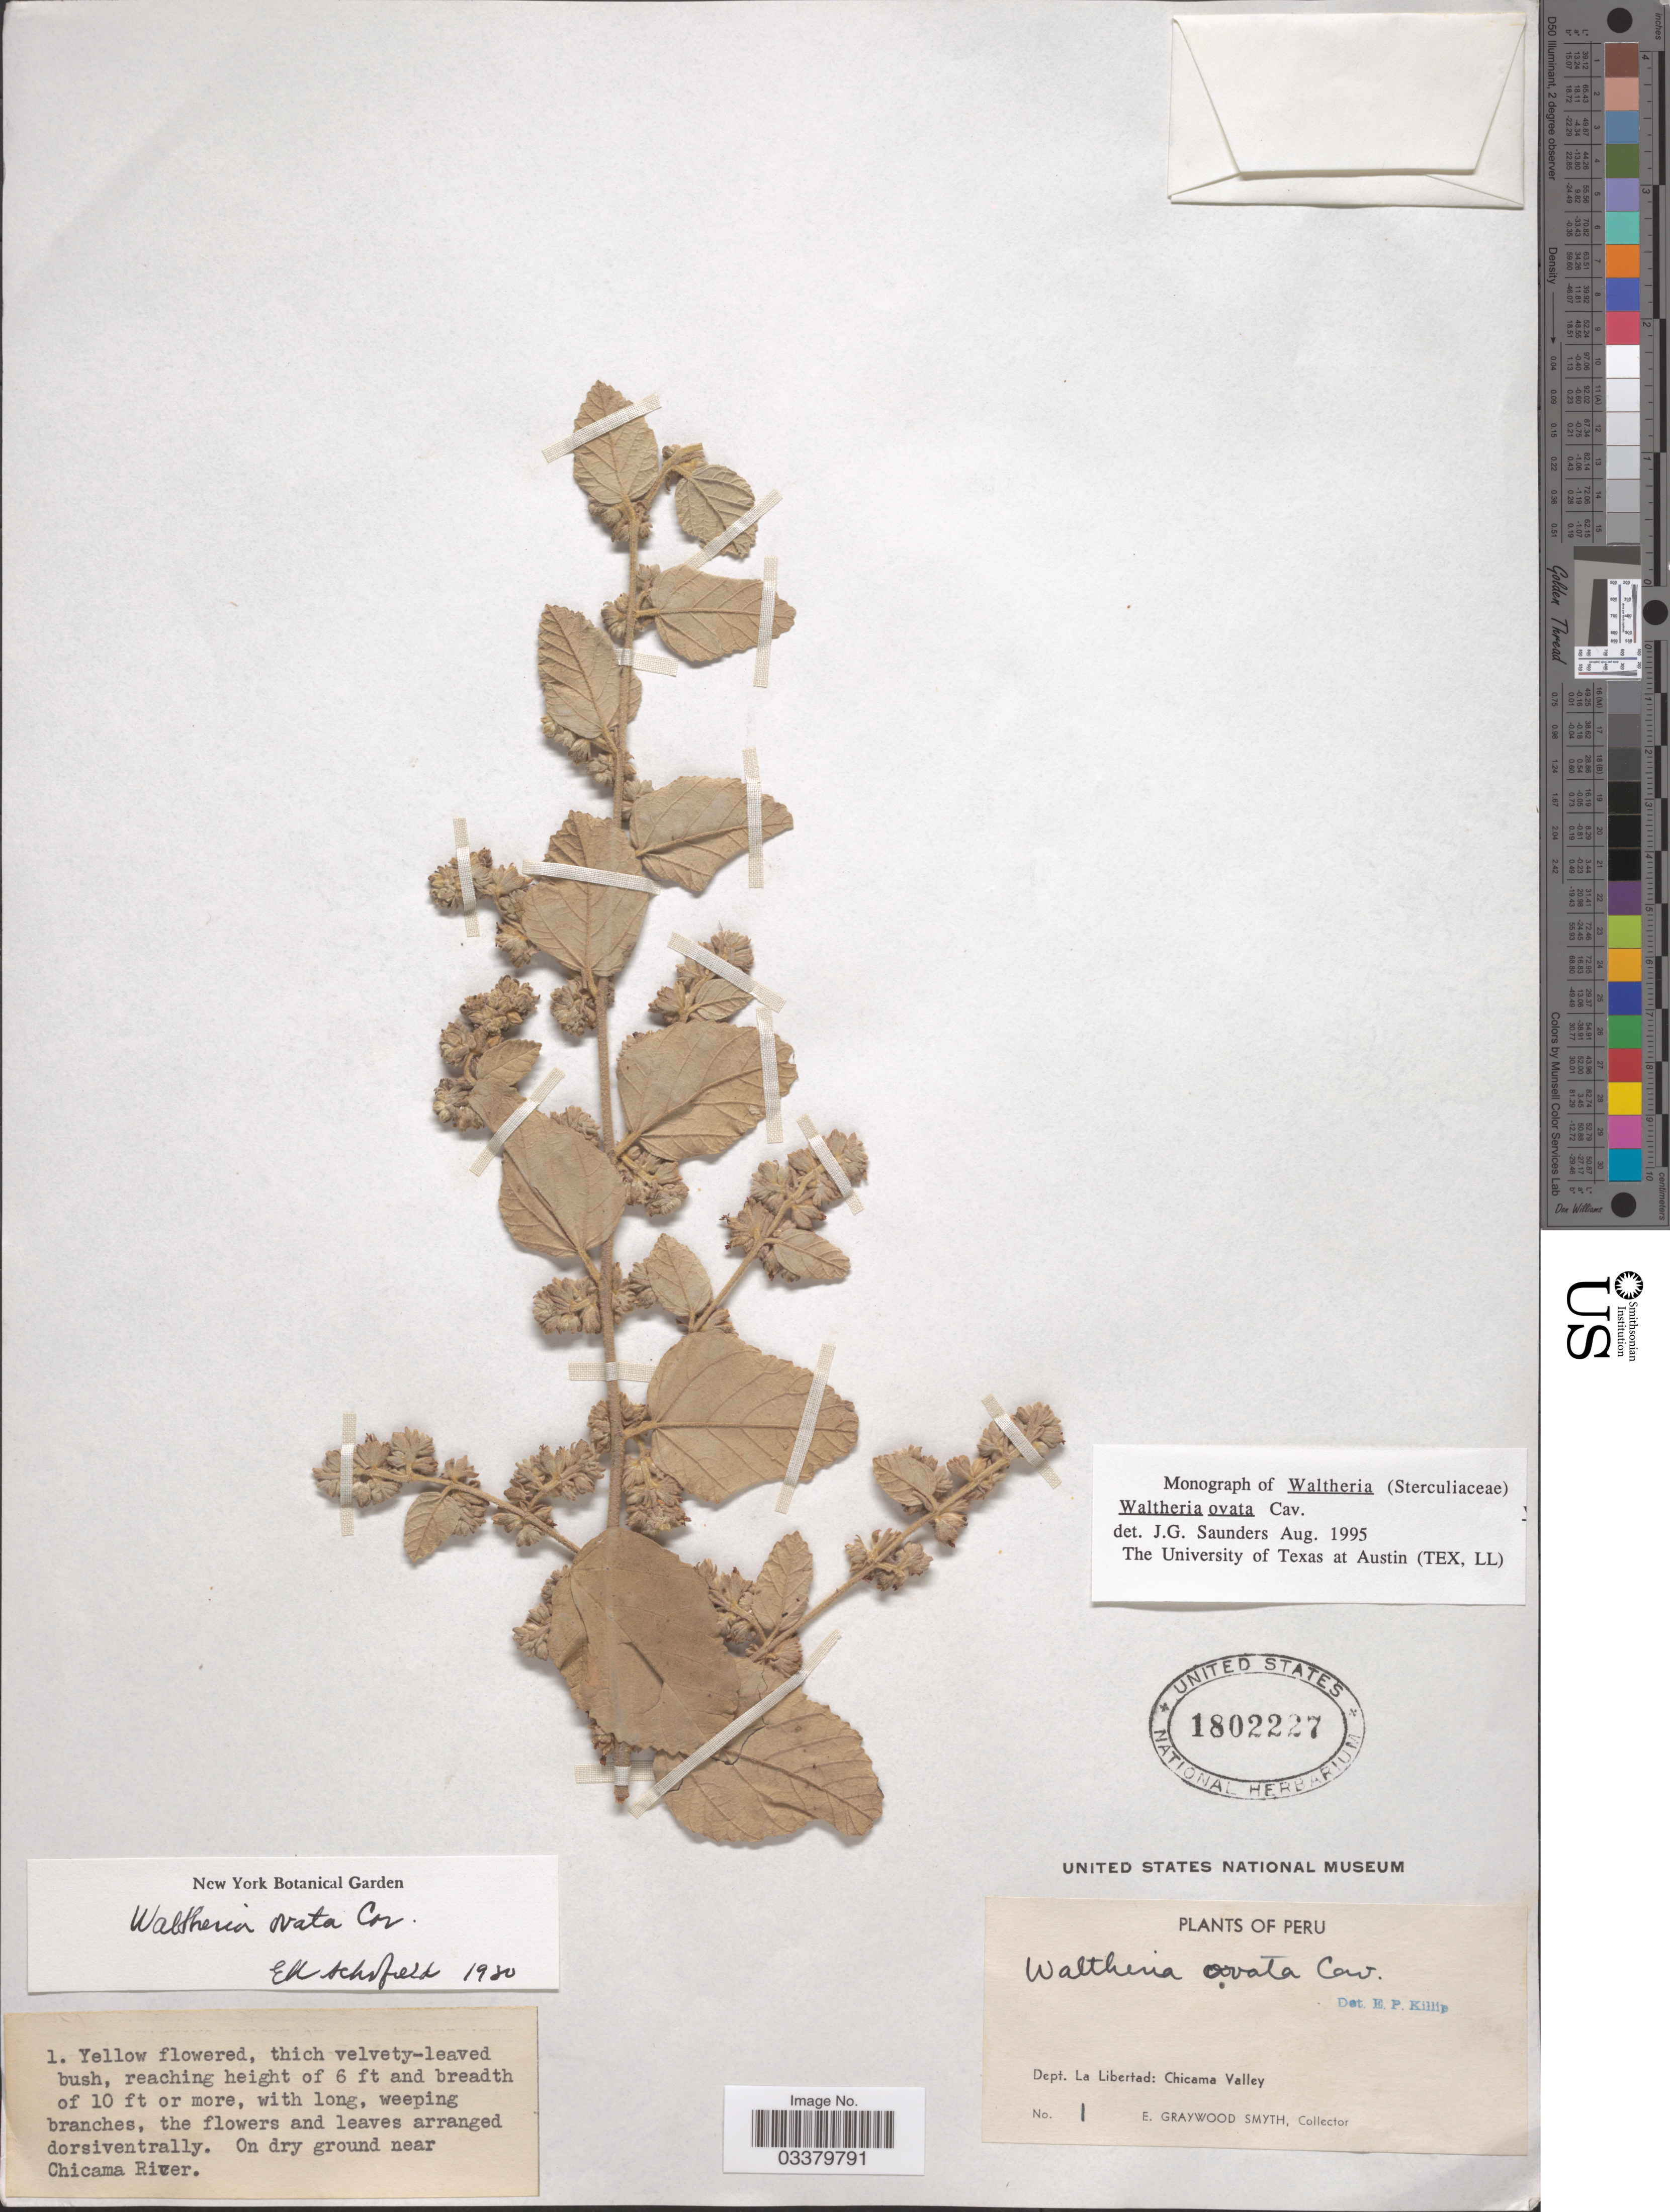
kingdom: Plantae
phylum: Tracheophyta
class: Magnoliopsida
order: Malvales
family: Malvaceae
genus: Waltheria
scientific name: Waltheria ovata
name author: Cav.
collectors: E. G. Smyth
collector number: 1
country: Peru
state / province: La Libertad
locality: Dept. La Libertad: On dry ground near Chicama Valley.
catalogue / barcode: US 1802227